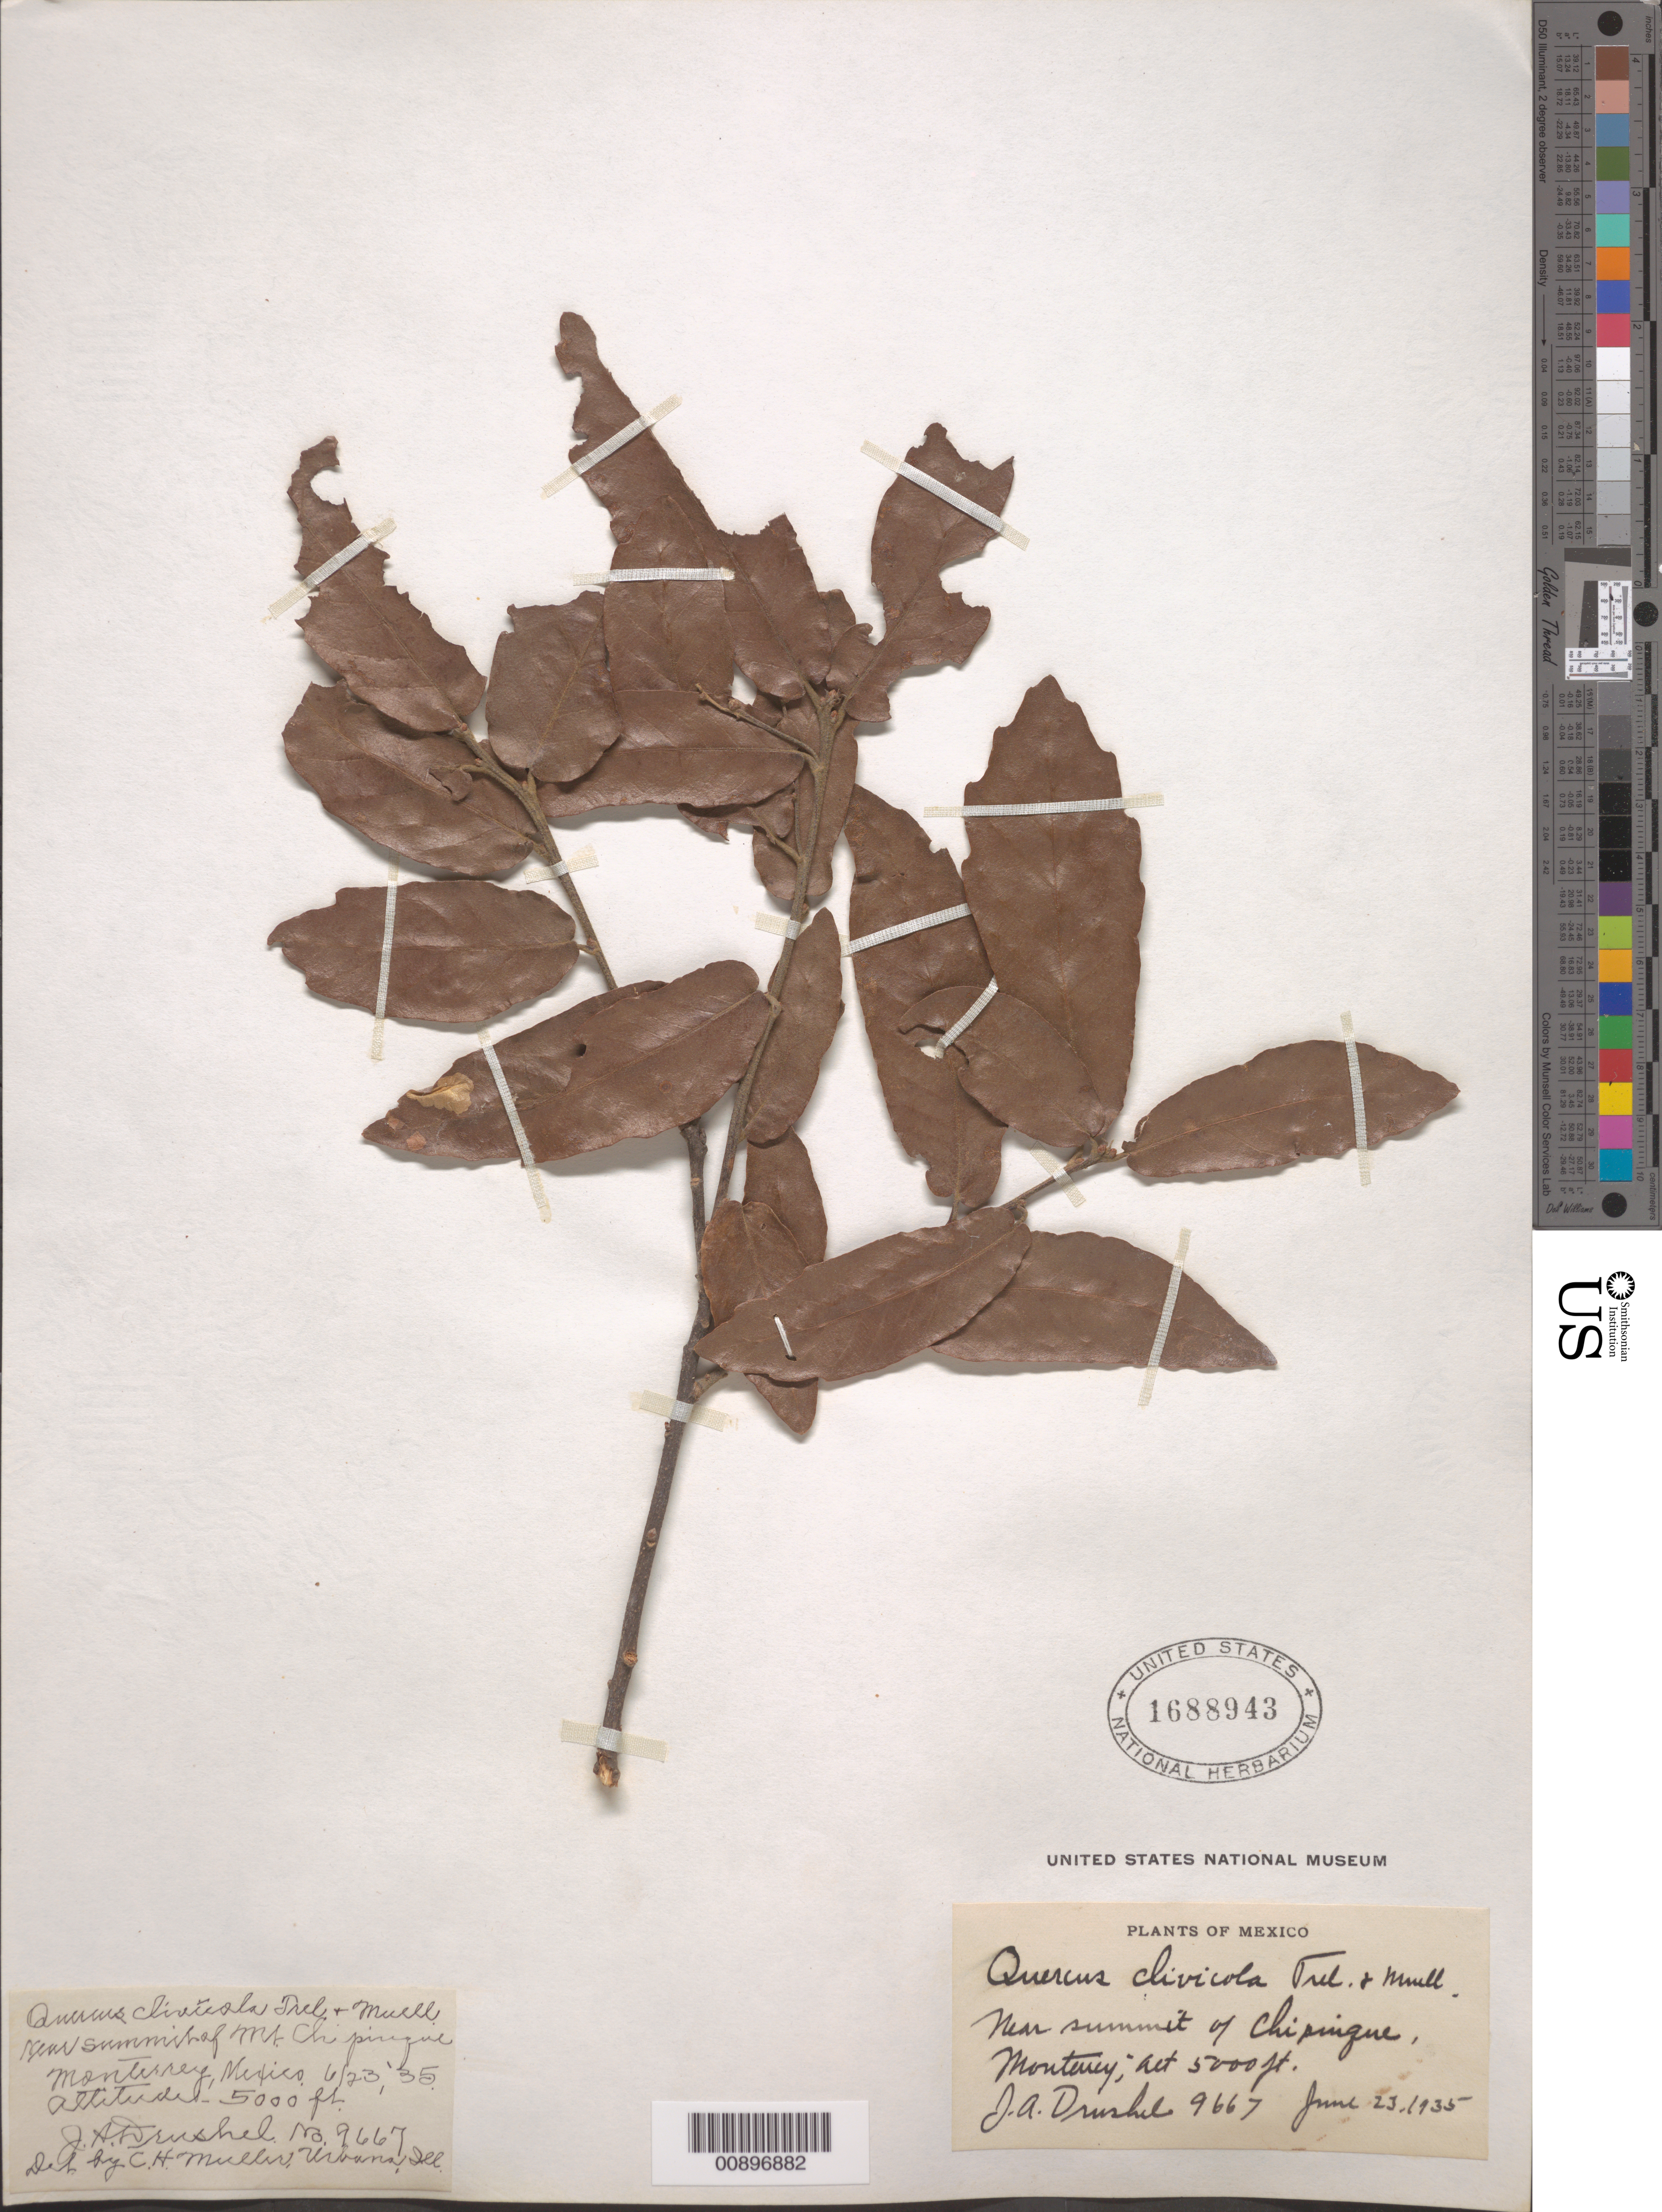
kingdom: Plantae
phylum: Tracheophyta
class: Magnoliopsida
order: Fagales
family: Fagaceae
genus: Quercus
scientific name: Quercus clivicola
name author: Trel. & C.H. Mull.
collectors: J. A. Drushel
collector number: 9667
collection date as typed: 23 Jun 1935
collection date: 1935-06-23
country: Mexico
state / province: Nuevo León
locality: Near summit of Chipinque, Monterrey, Nuevo León.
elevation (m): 1524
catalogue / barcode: US 1688943